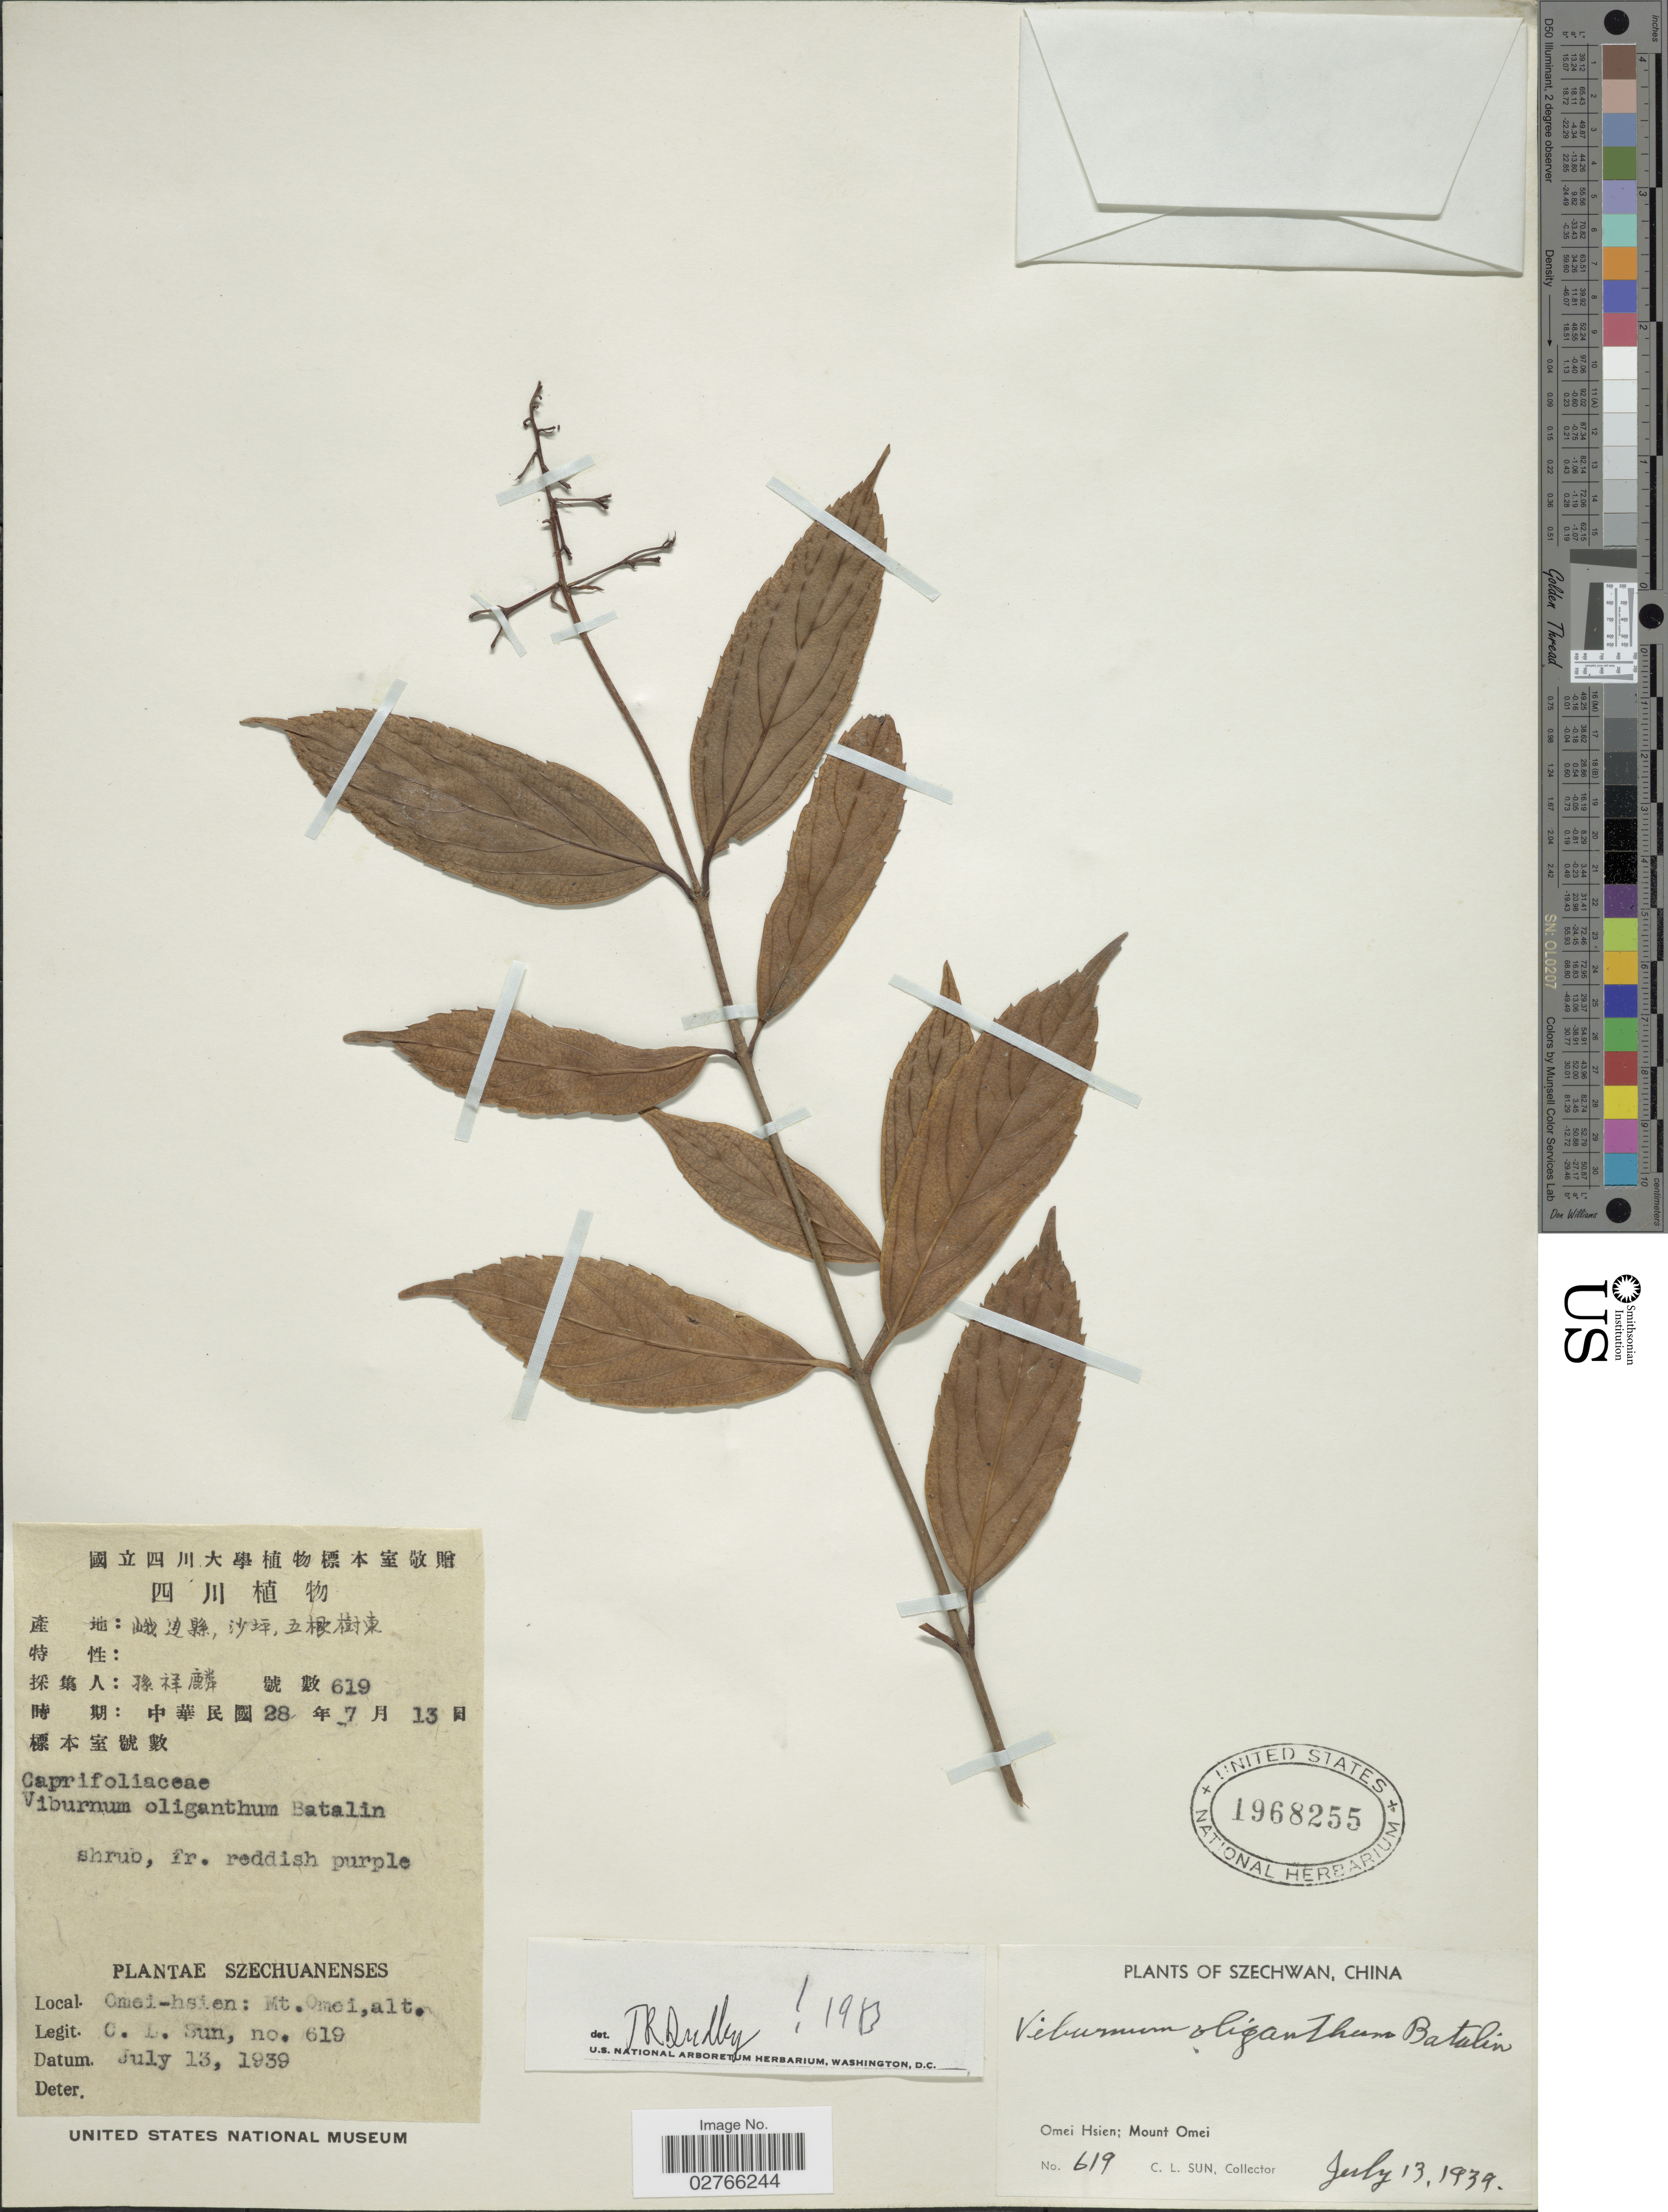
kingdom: Plantae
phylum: Tracheophyta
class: Magnoliopsida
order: Dipsacales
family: Viburnaceae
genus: Viburnum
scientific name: Viburnum oliganthum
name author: Batalin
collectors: C. Sun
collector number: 619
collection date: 1939-07-13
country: China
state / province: Sichuan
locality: Szechwan, Omei Hsien; Mount Omei.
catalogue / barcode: US 1968255